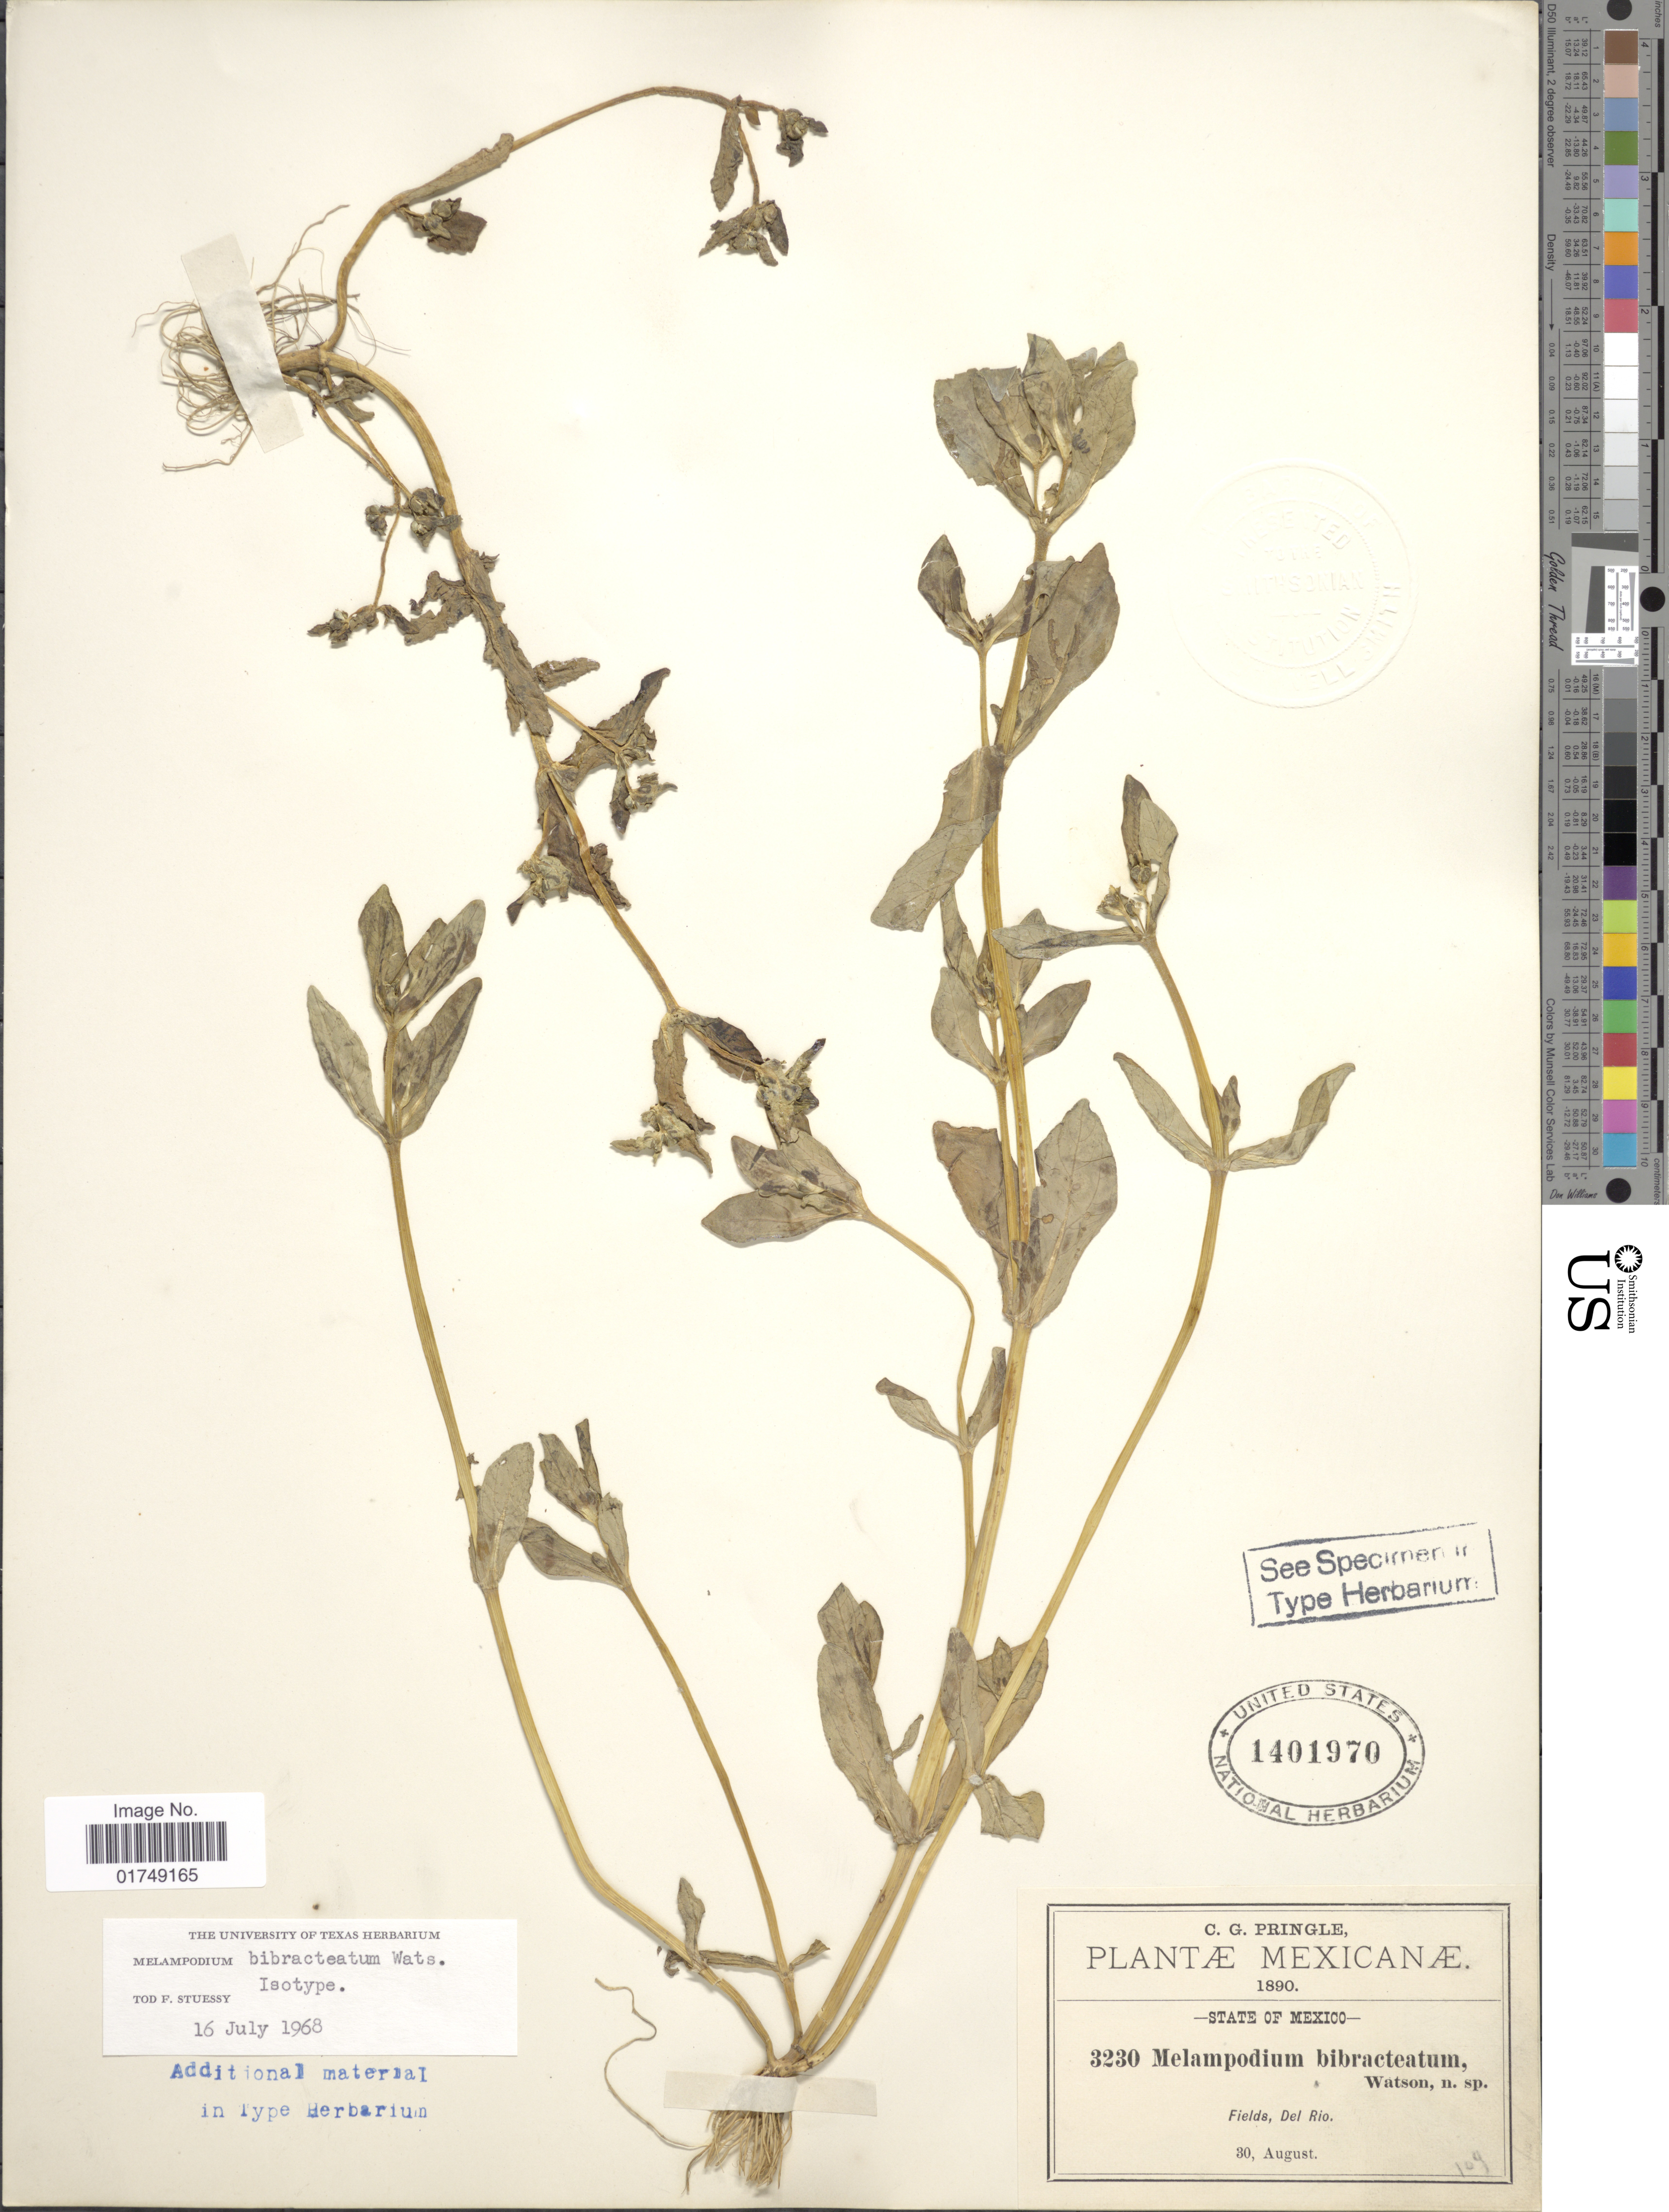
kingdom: Plantae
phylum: Tracheophyta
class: Magnoliopsida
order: Asterales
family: Asteraceae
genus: Melampodium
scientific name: Melampodium bibracteatum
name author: S. Watson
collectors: C. G. Pringle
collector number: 3230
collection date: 1890-08-30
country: Mexico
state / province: México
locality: Del Rio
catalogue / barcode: US 1401970